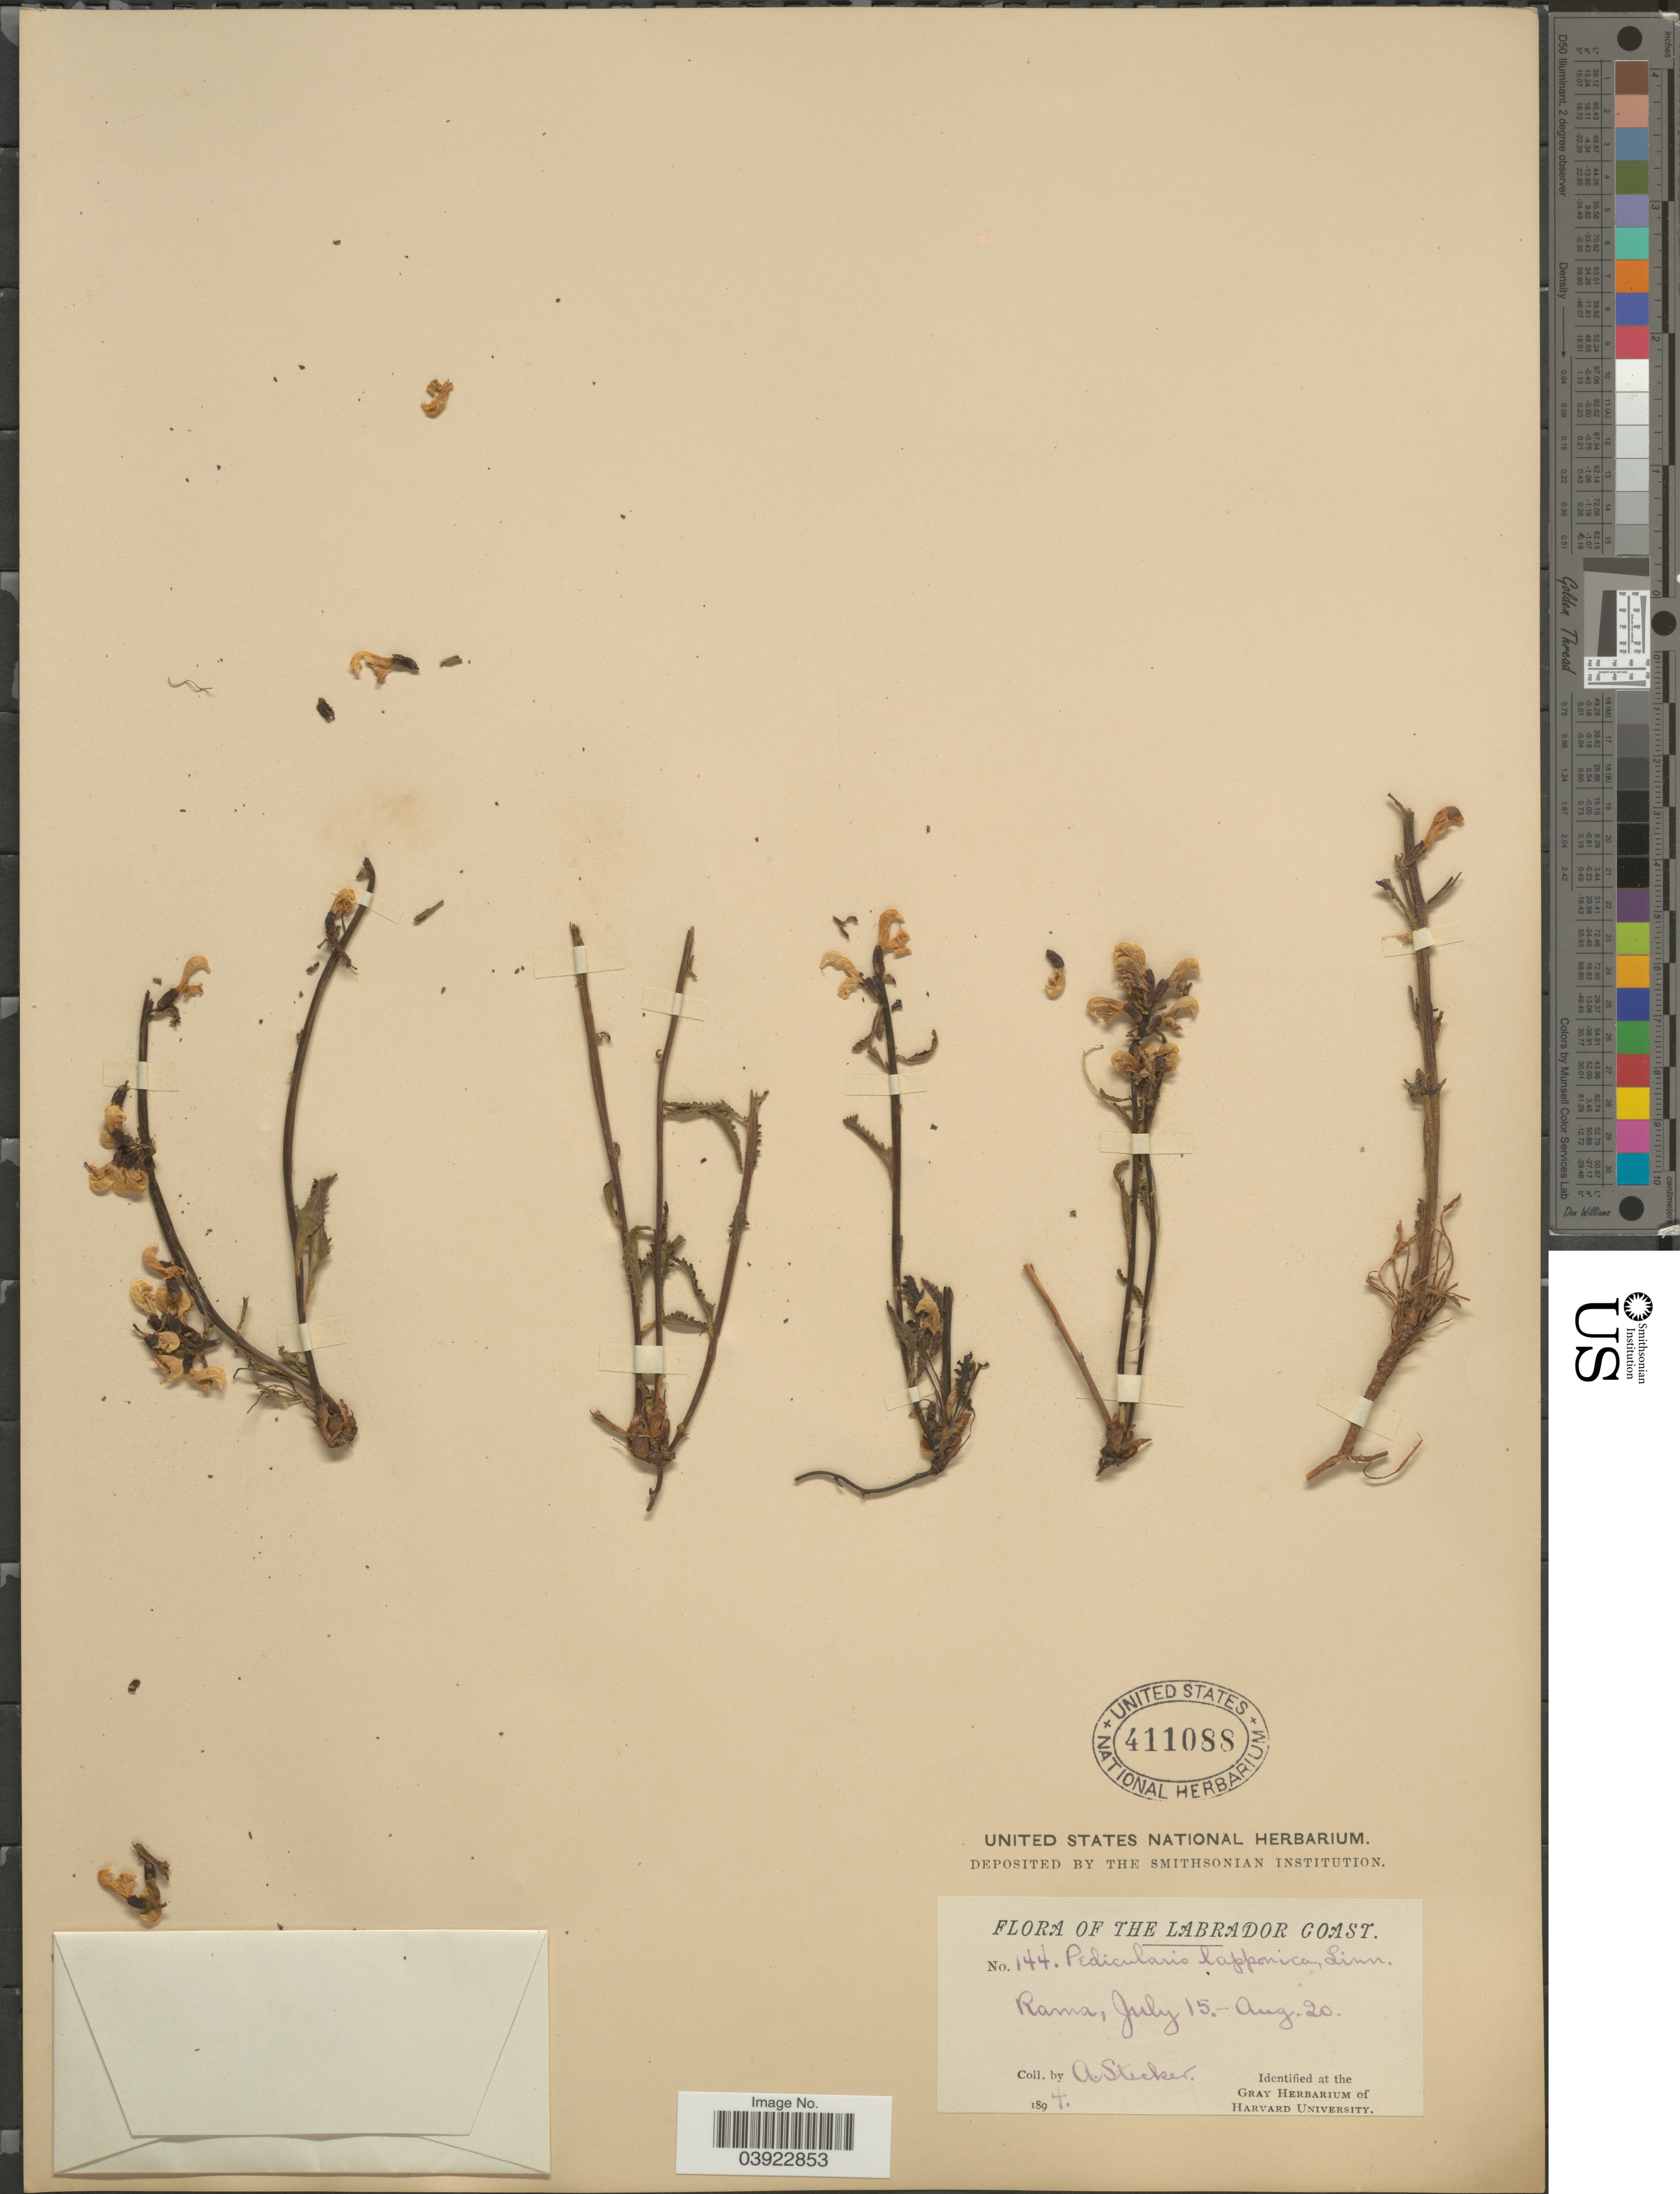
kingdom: Plantae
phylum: Tracheophyta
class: Magnoliopsida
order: Lamiales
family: Orobanchaceae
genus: Pedicularis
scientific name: Pedicularis lapponica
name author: L.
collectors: A. Stecker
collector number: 144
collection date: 1894-07-15/1894-08-20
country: Canada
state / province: Newfoundland and Labrador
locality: The Labrador Coast. Rama.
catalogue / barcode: US 411088